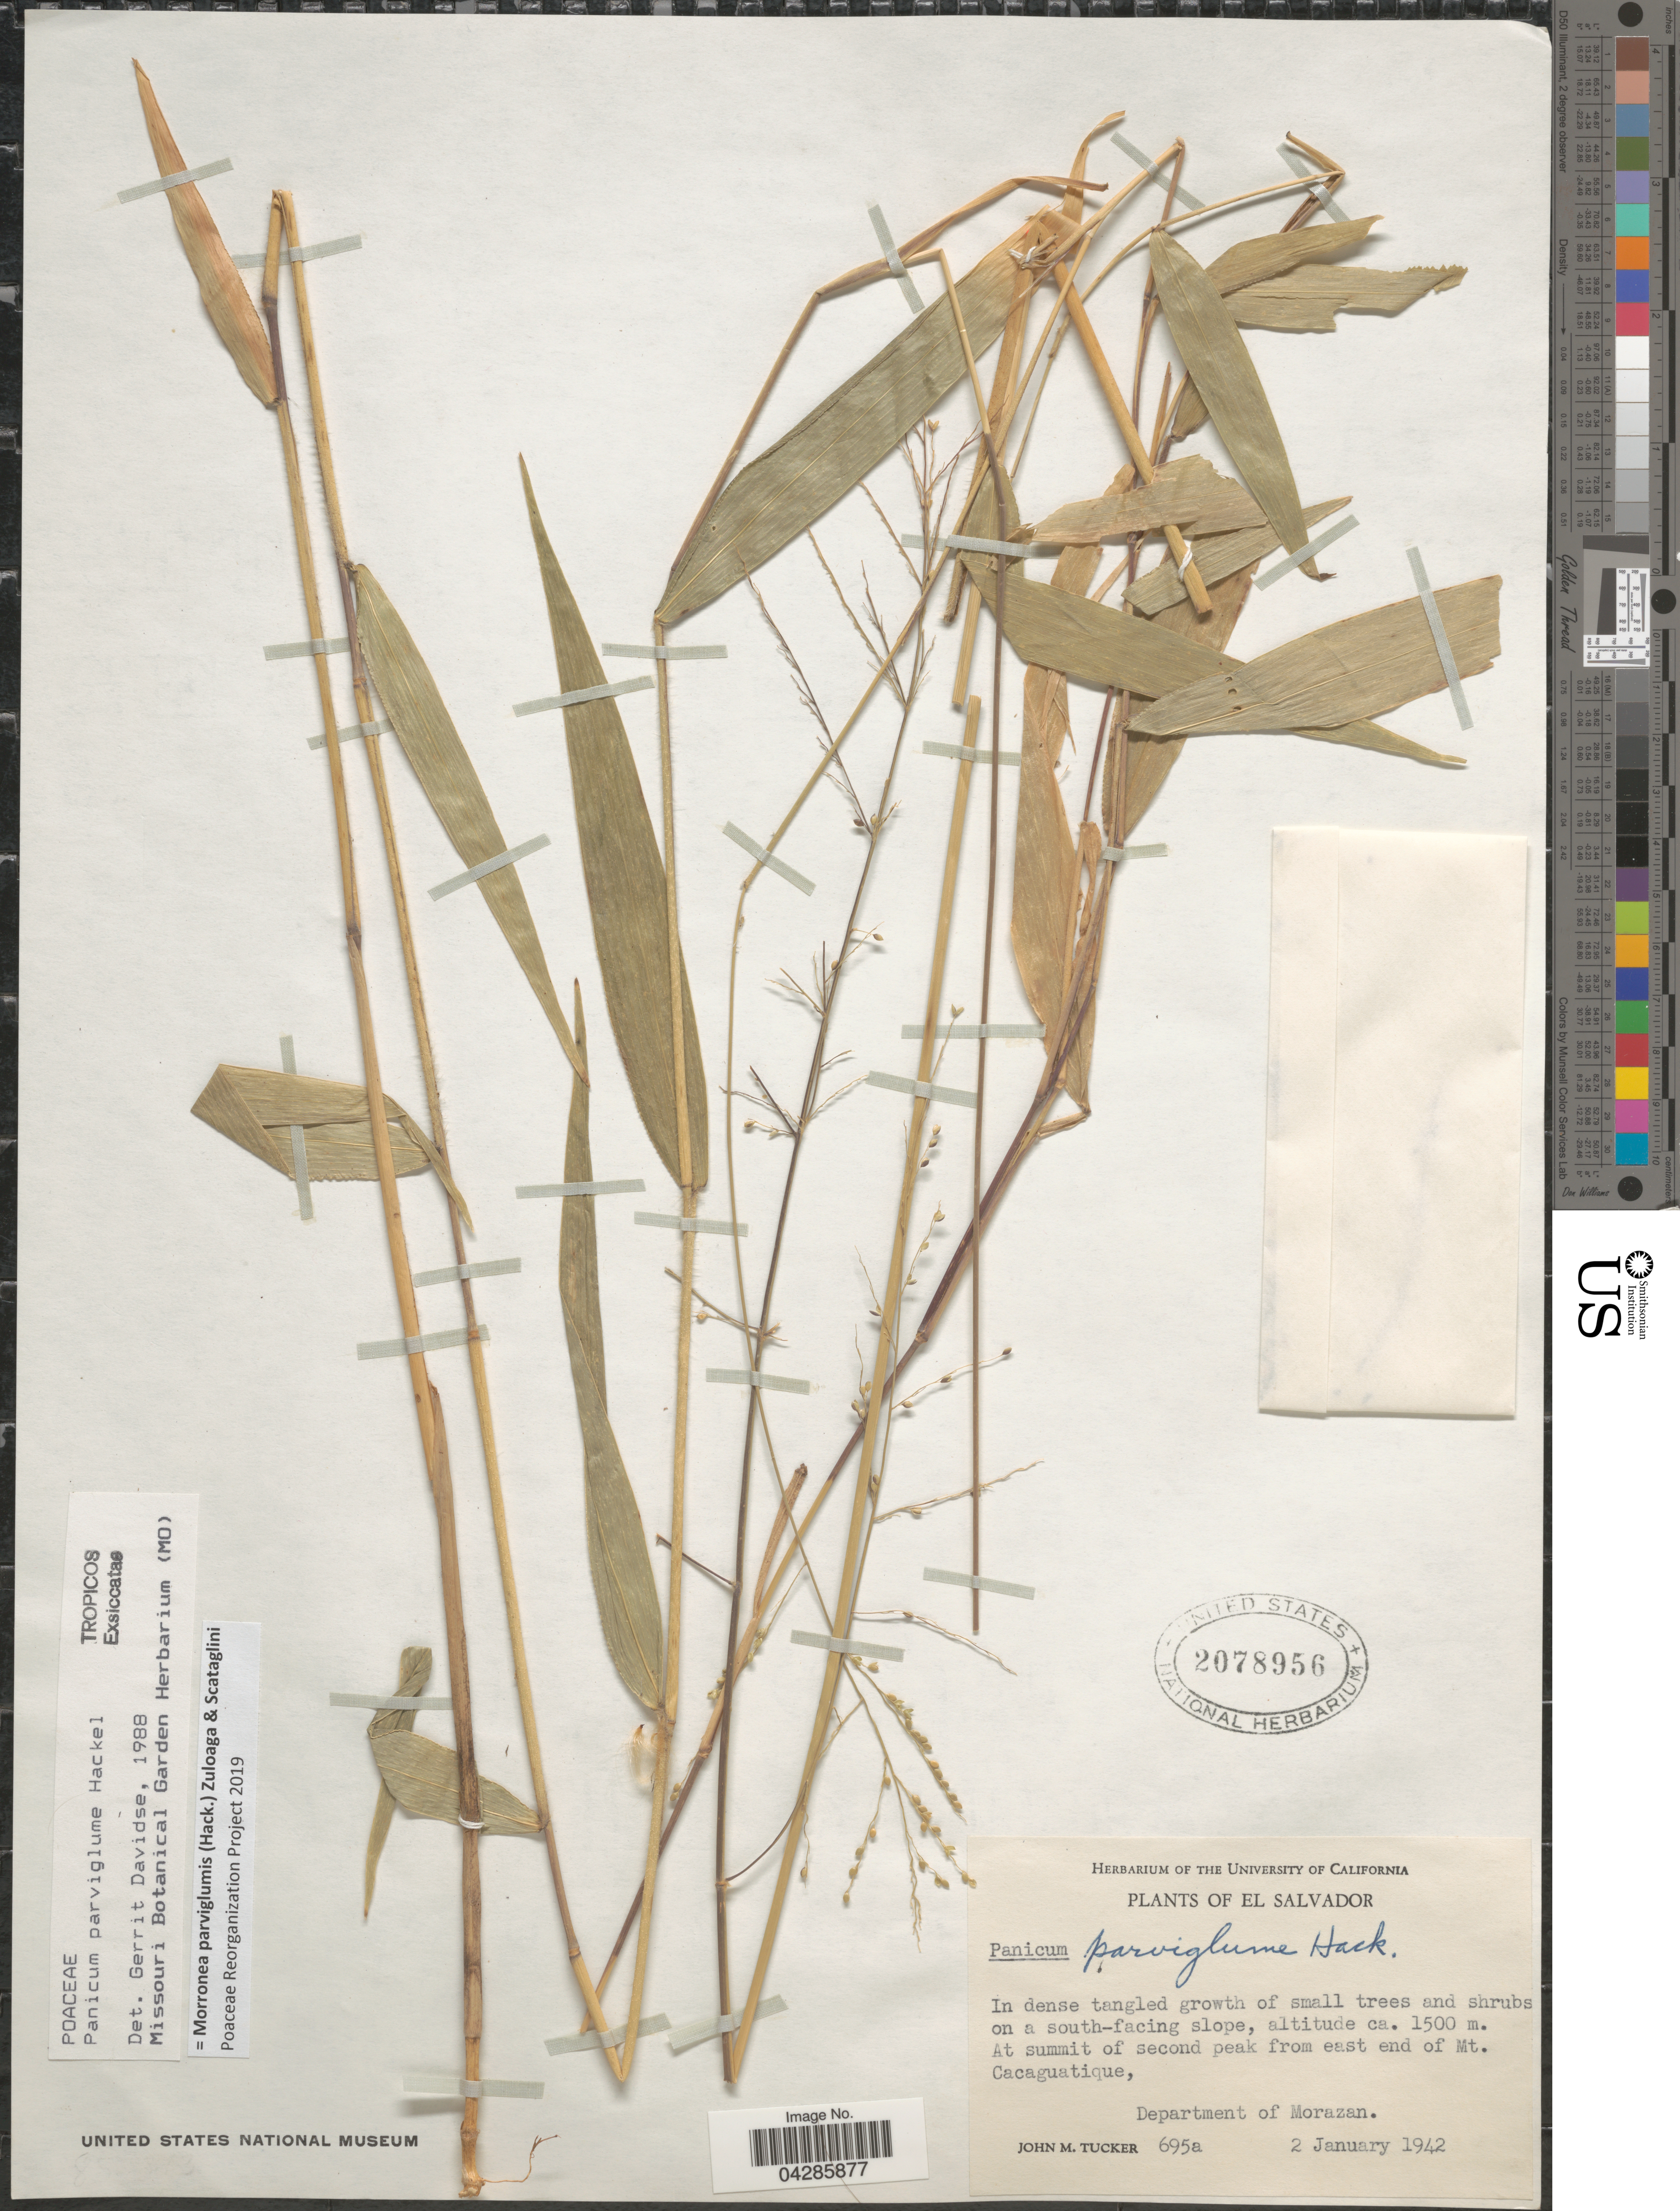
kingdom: Plantae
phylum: Tracheophyta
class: Liliopsida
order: Poales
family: Poaceae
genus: Morronea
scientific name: Morronea parviglumis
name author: (Hack.) Zuloaga & Scataglini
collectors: J. M. Tucker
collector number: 695a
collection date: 1942-01-02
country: El Salvador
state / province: Morazan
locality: In dense tangled growth of small trees and shrubs on a south-facing slope. At summit of second peak from east end of Mt. Cacaguatique, Department of Morazan.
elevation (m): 1500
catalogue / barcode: US 2078956